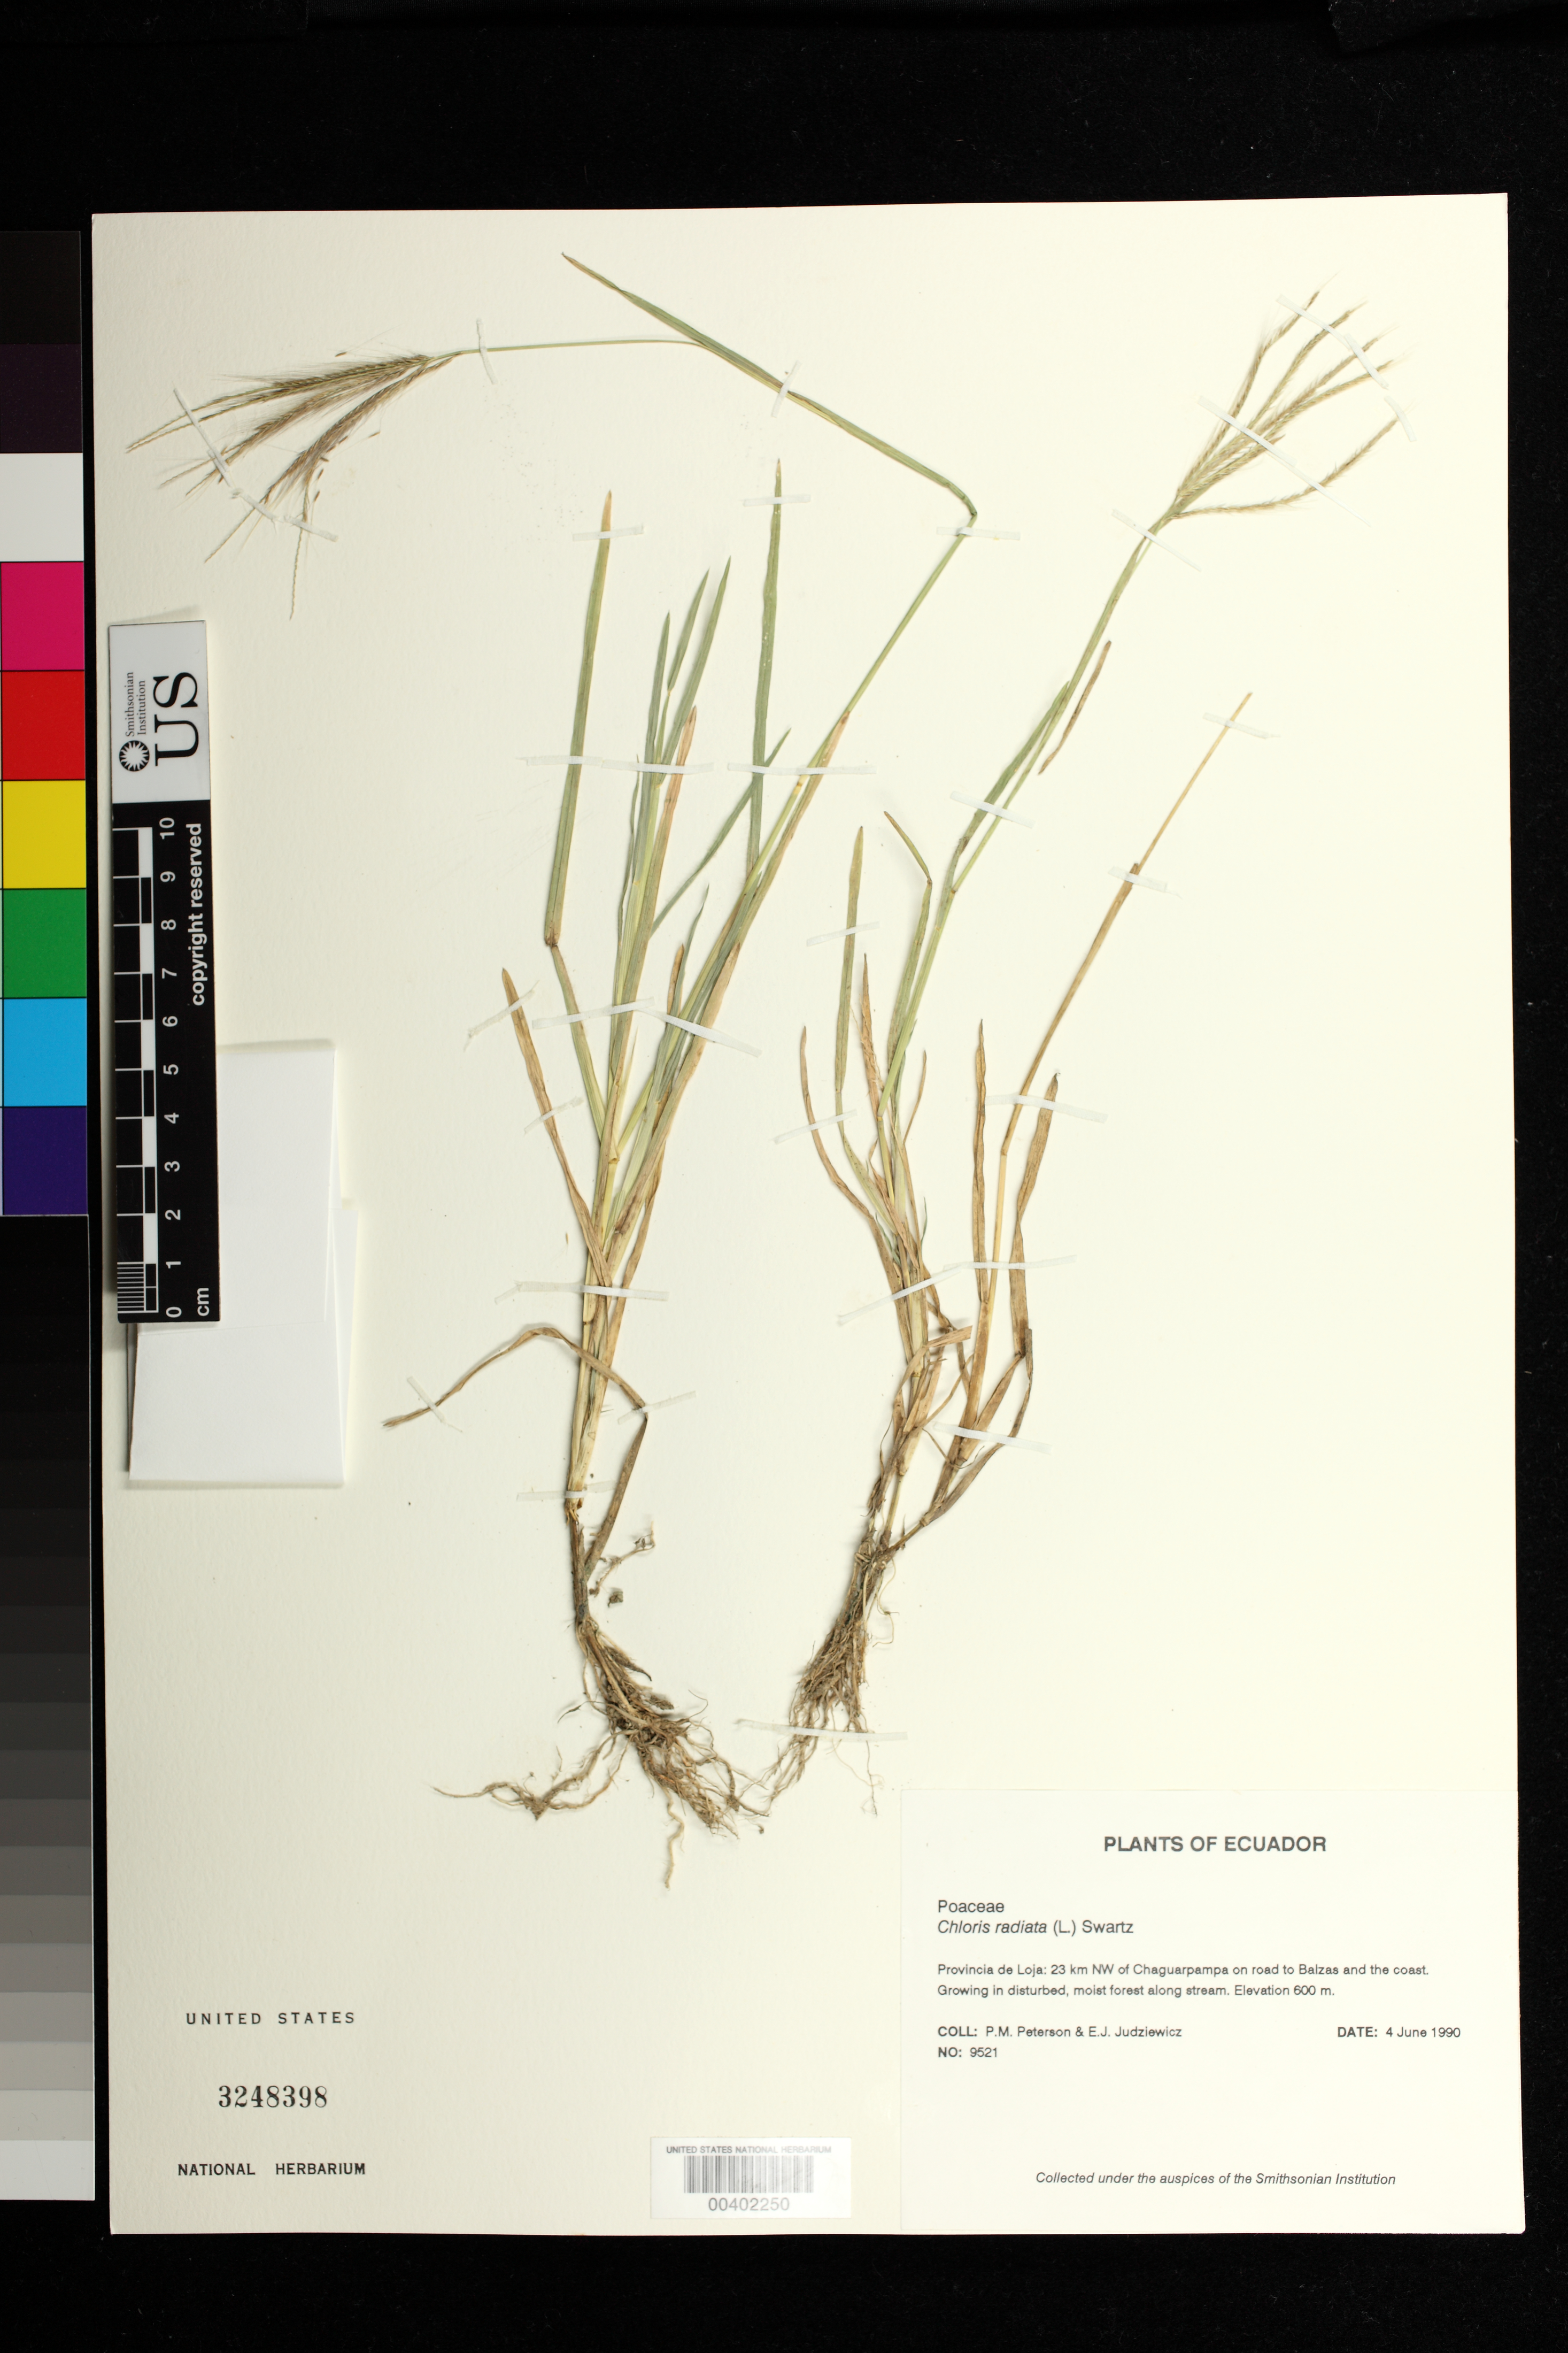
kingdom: Plantae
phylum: Tracheophyta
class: Liliopsida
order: Poales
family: Poaceae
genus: Chloris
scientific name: Chloris radiata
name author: (L.) Sw.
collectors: P. M. Peterson & E. J. Judziewicz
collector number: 09521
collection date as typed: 04 Jun 1990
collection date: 1990-06-04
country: Ecuador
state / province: Loja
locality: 23 km NW of Chaguarpampa on road to Balzas and the coast.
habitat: Growing in disturbed, moist forest along stream.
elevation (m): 600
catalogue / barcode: US 3248398